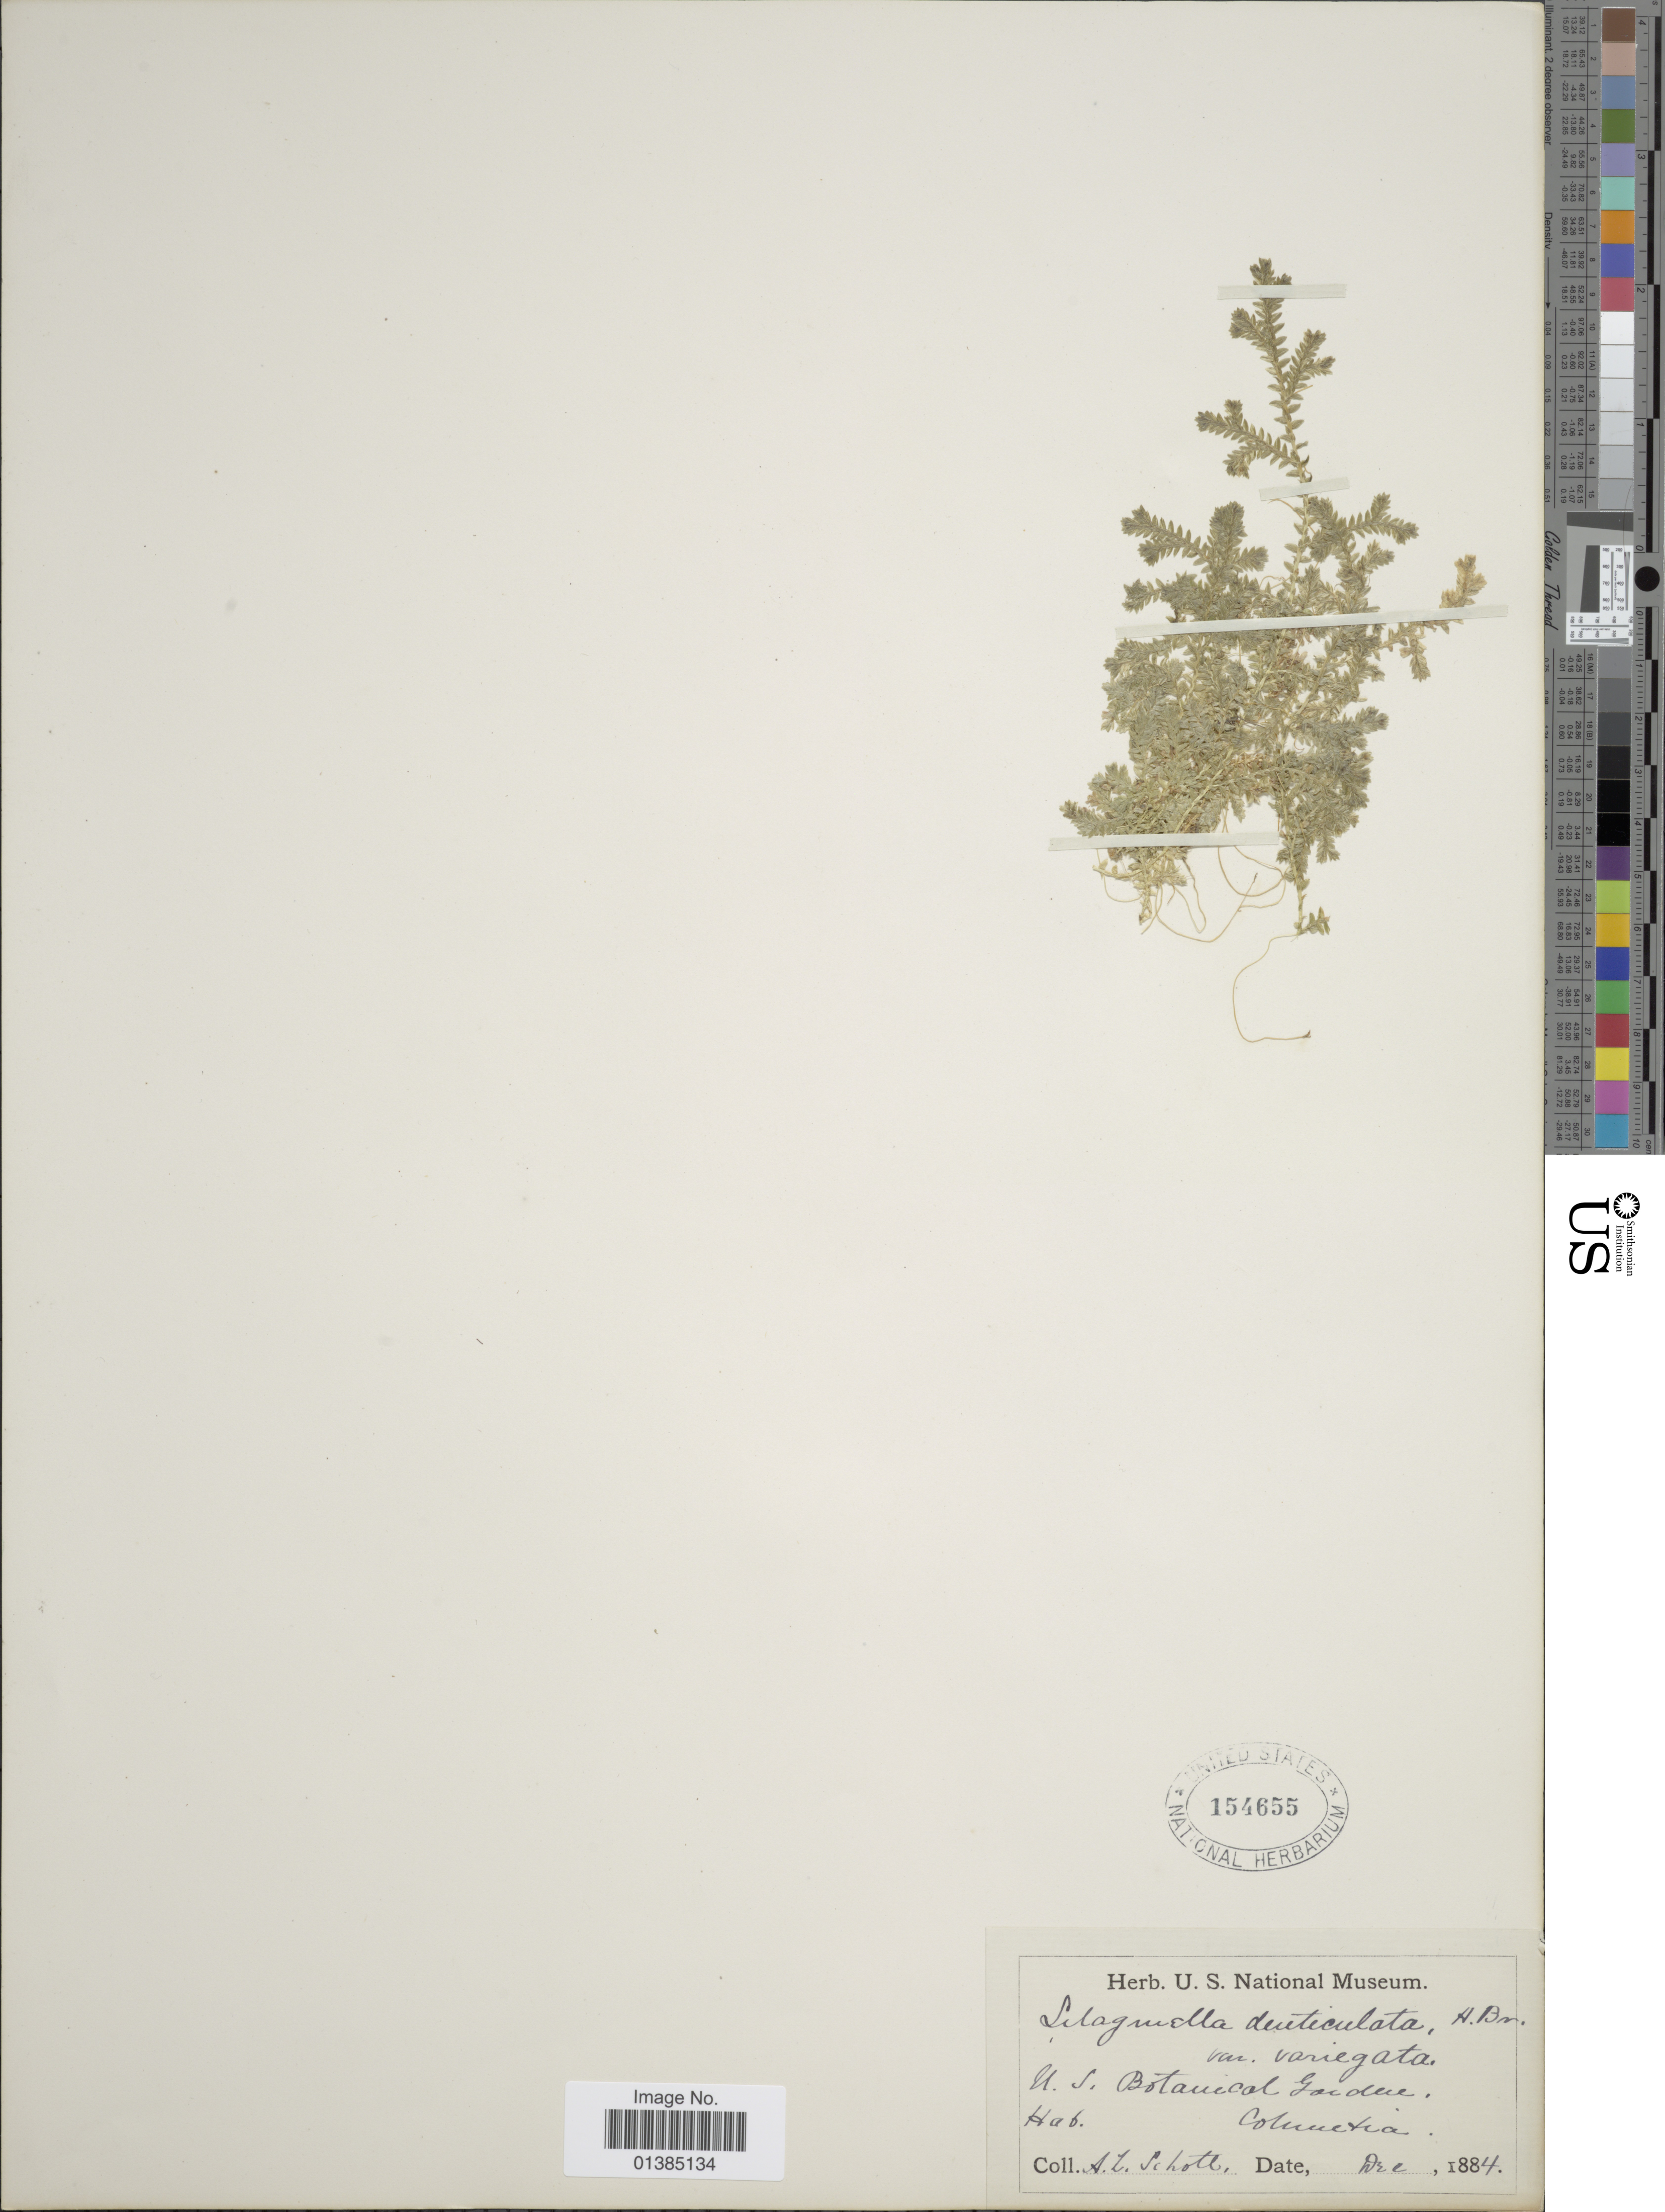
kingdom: Plantae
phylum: Tracheophyta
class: Lycopodiopsida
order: Selaginellales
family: Selaginellaceae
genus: Selaginella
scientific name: Selaginella sp.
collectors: A. L. Schott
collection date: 1884-12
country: United States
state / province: District of Columbia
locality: U.S. Botanical Gardens. Colunetia.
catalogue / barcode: US 154655